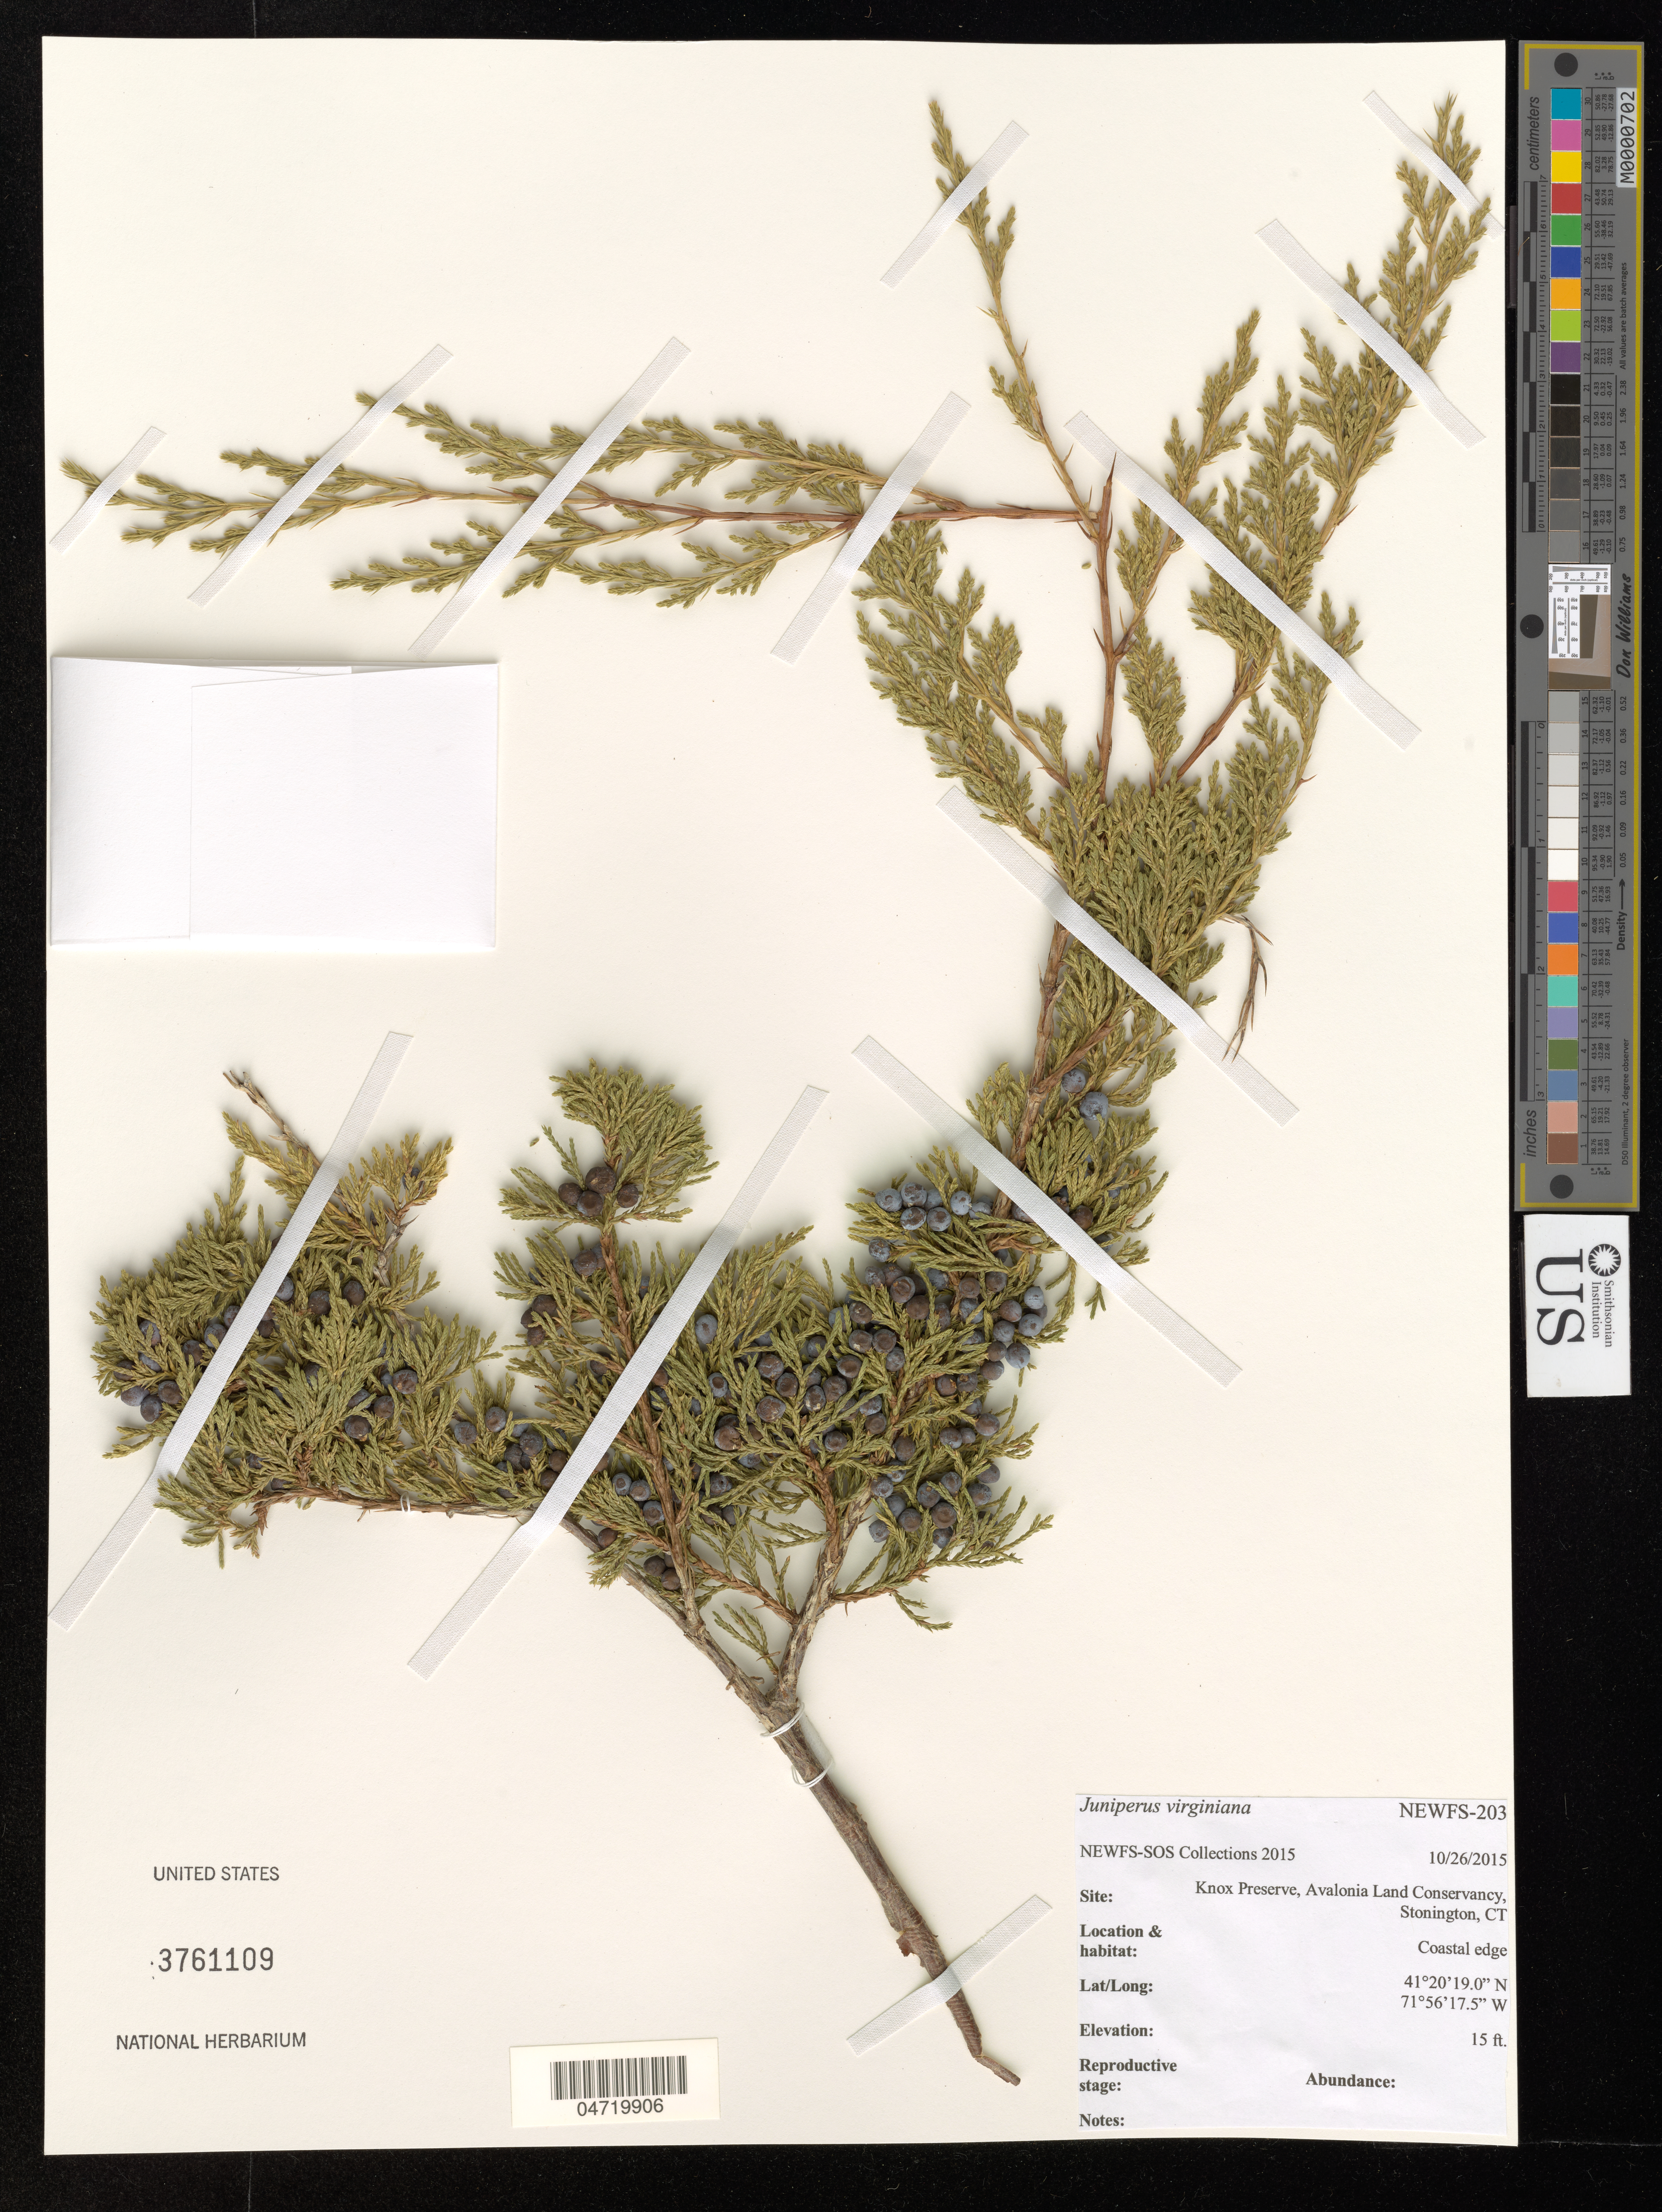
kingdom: Plantae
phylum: Tracheophyta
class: Pinopsida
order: Pinales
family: Cupressaceae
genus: Juniperus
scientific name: Juniperus virginiana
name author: L.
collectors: NEWFS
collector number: NEWFS-203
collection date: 2015-10-26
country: United States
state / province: Connecticut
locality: Knox Preserve, Avalonia Land Conservancy, Stonington.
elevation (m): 5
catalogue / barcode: US 3761109